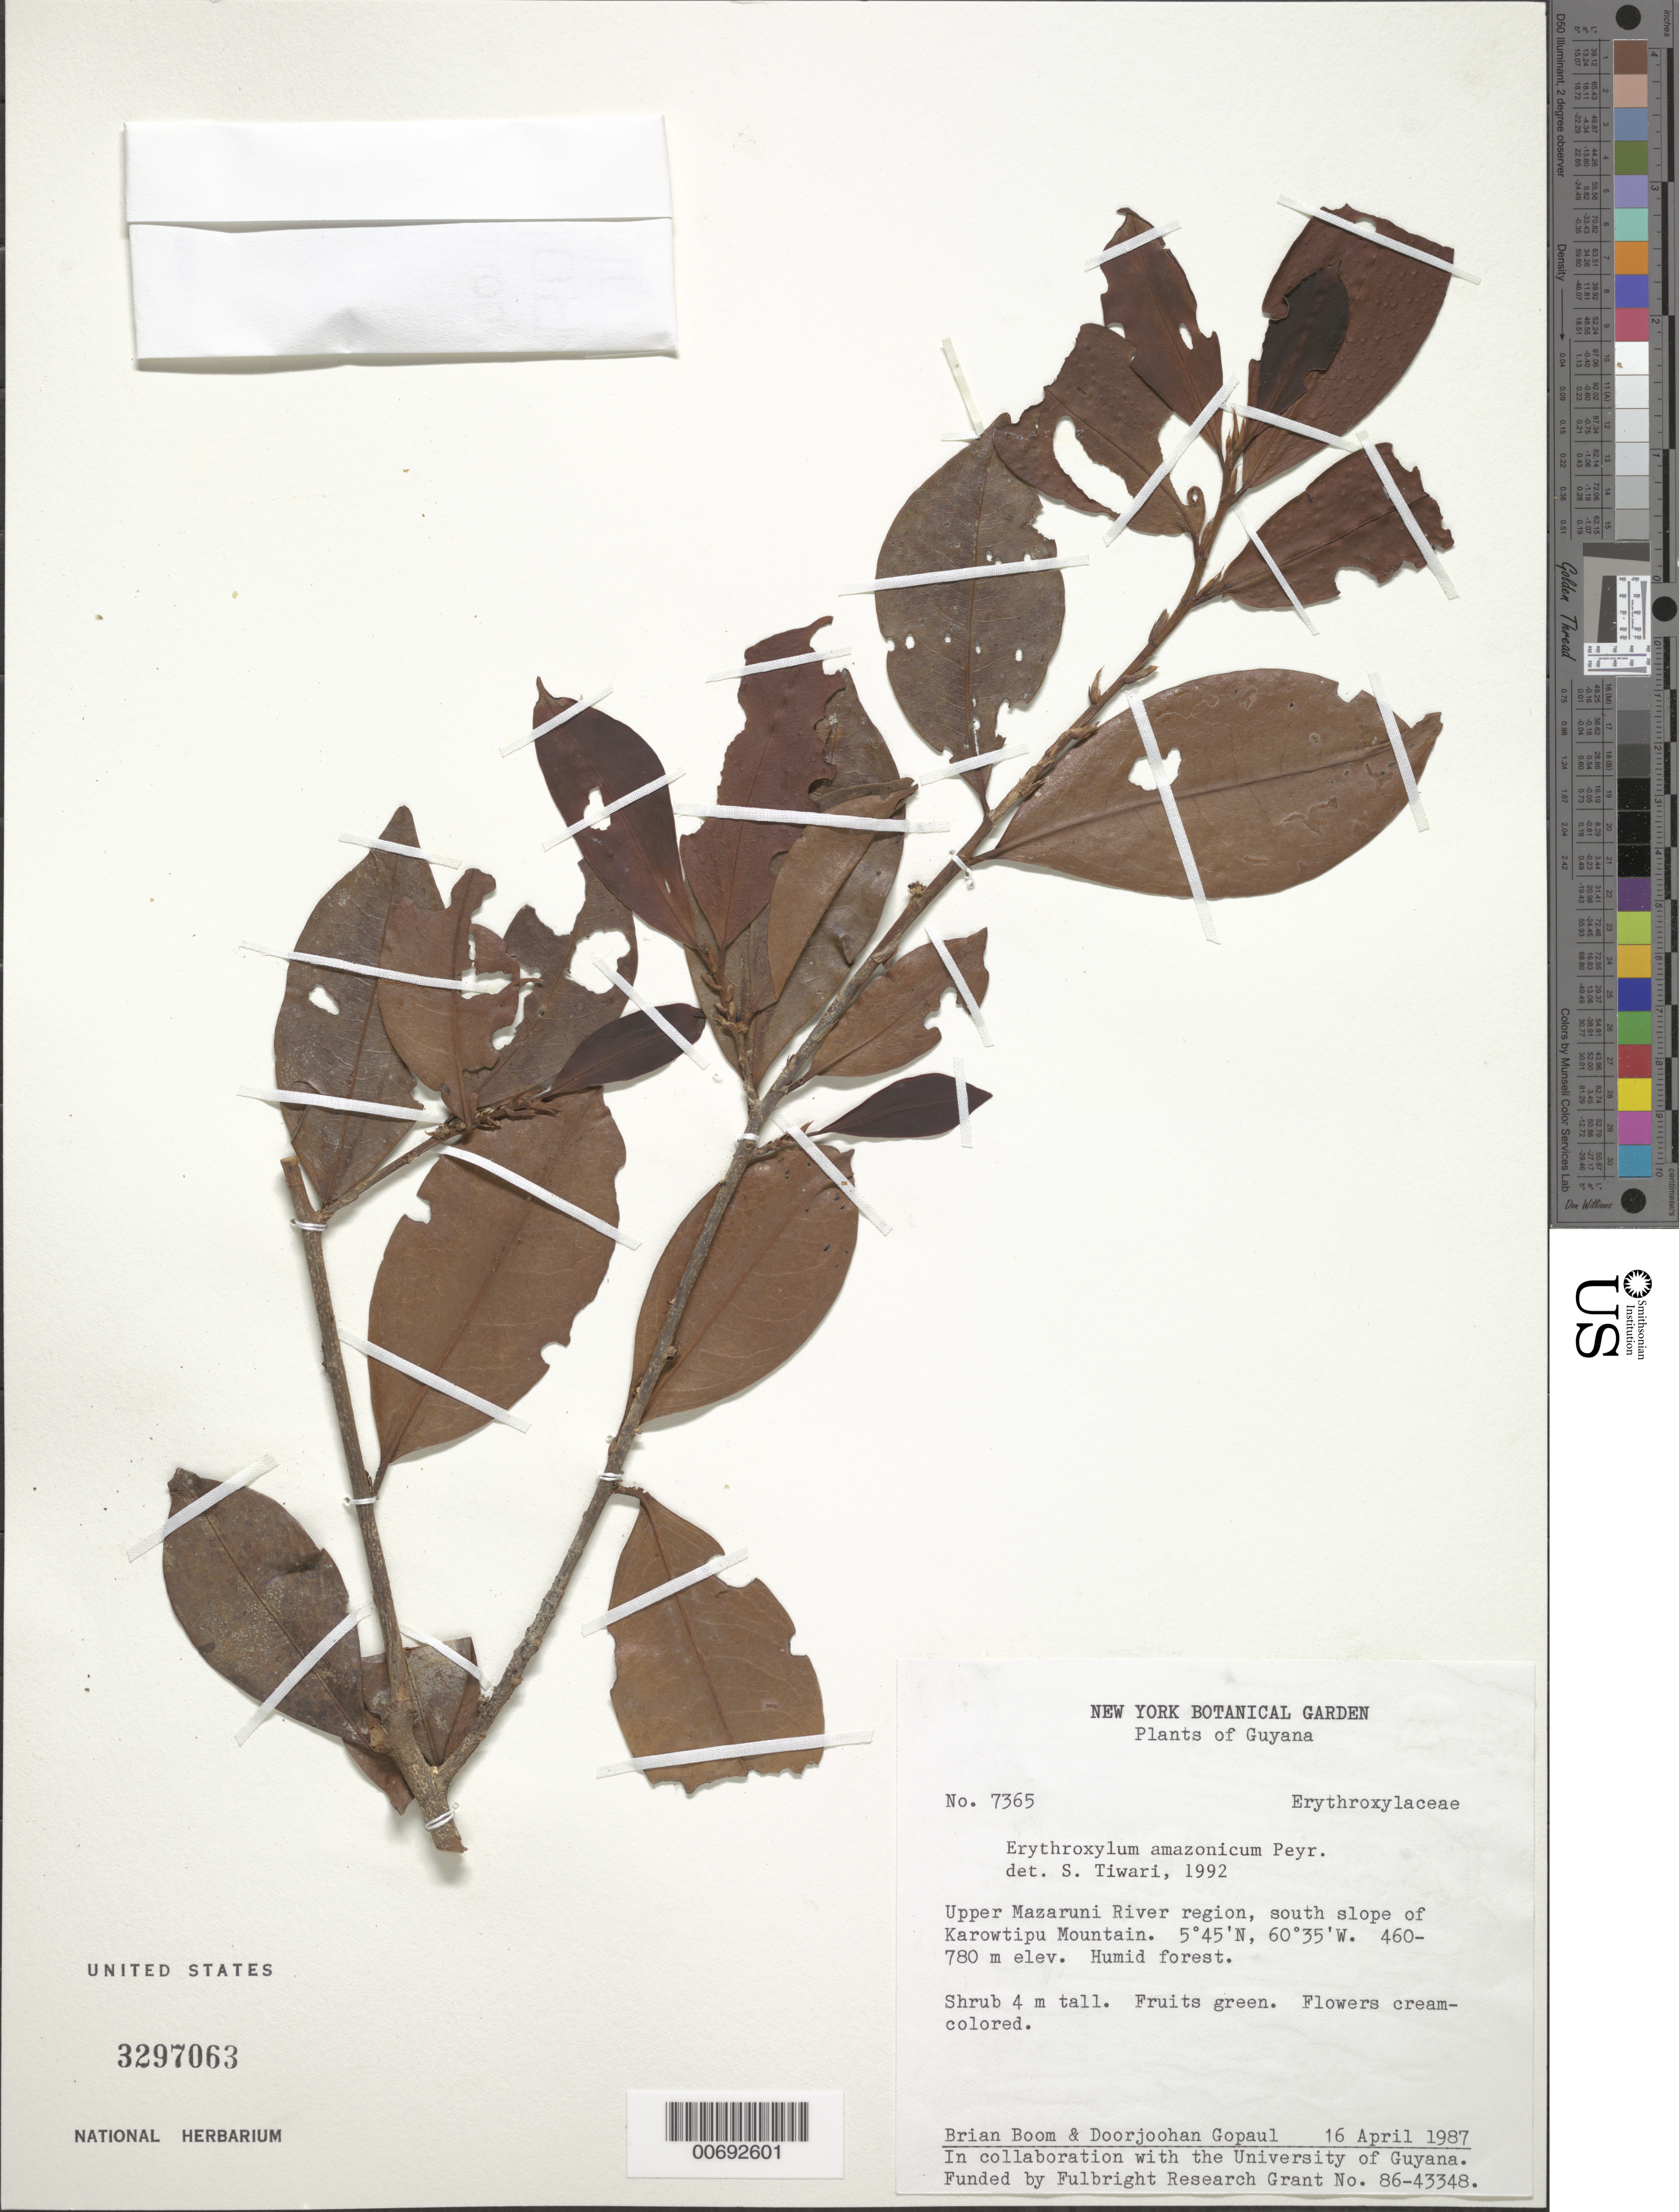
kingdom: Plantae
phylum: Tracheophyta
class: Magnoliopsida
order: Malpighiales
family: Erythroxylaceae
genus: Erythroxylum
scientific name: Erythroxylum amazonicum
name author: Peyr.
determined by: Tiwari, S.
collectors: B. M. Boom & D. Gopaul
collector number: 7365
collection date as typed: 16-Apr-87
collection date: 1987-04-16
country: Guyana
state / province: Cuyuni-Mazaruni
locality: Karowtipu Mountain, S slope, upper Mazaruni R. region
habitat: Humid forest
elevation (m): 460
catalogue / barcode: US 3297063